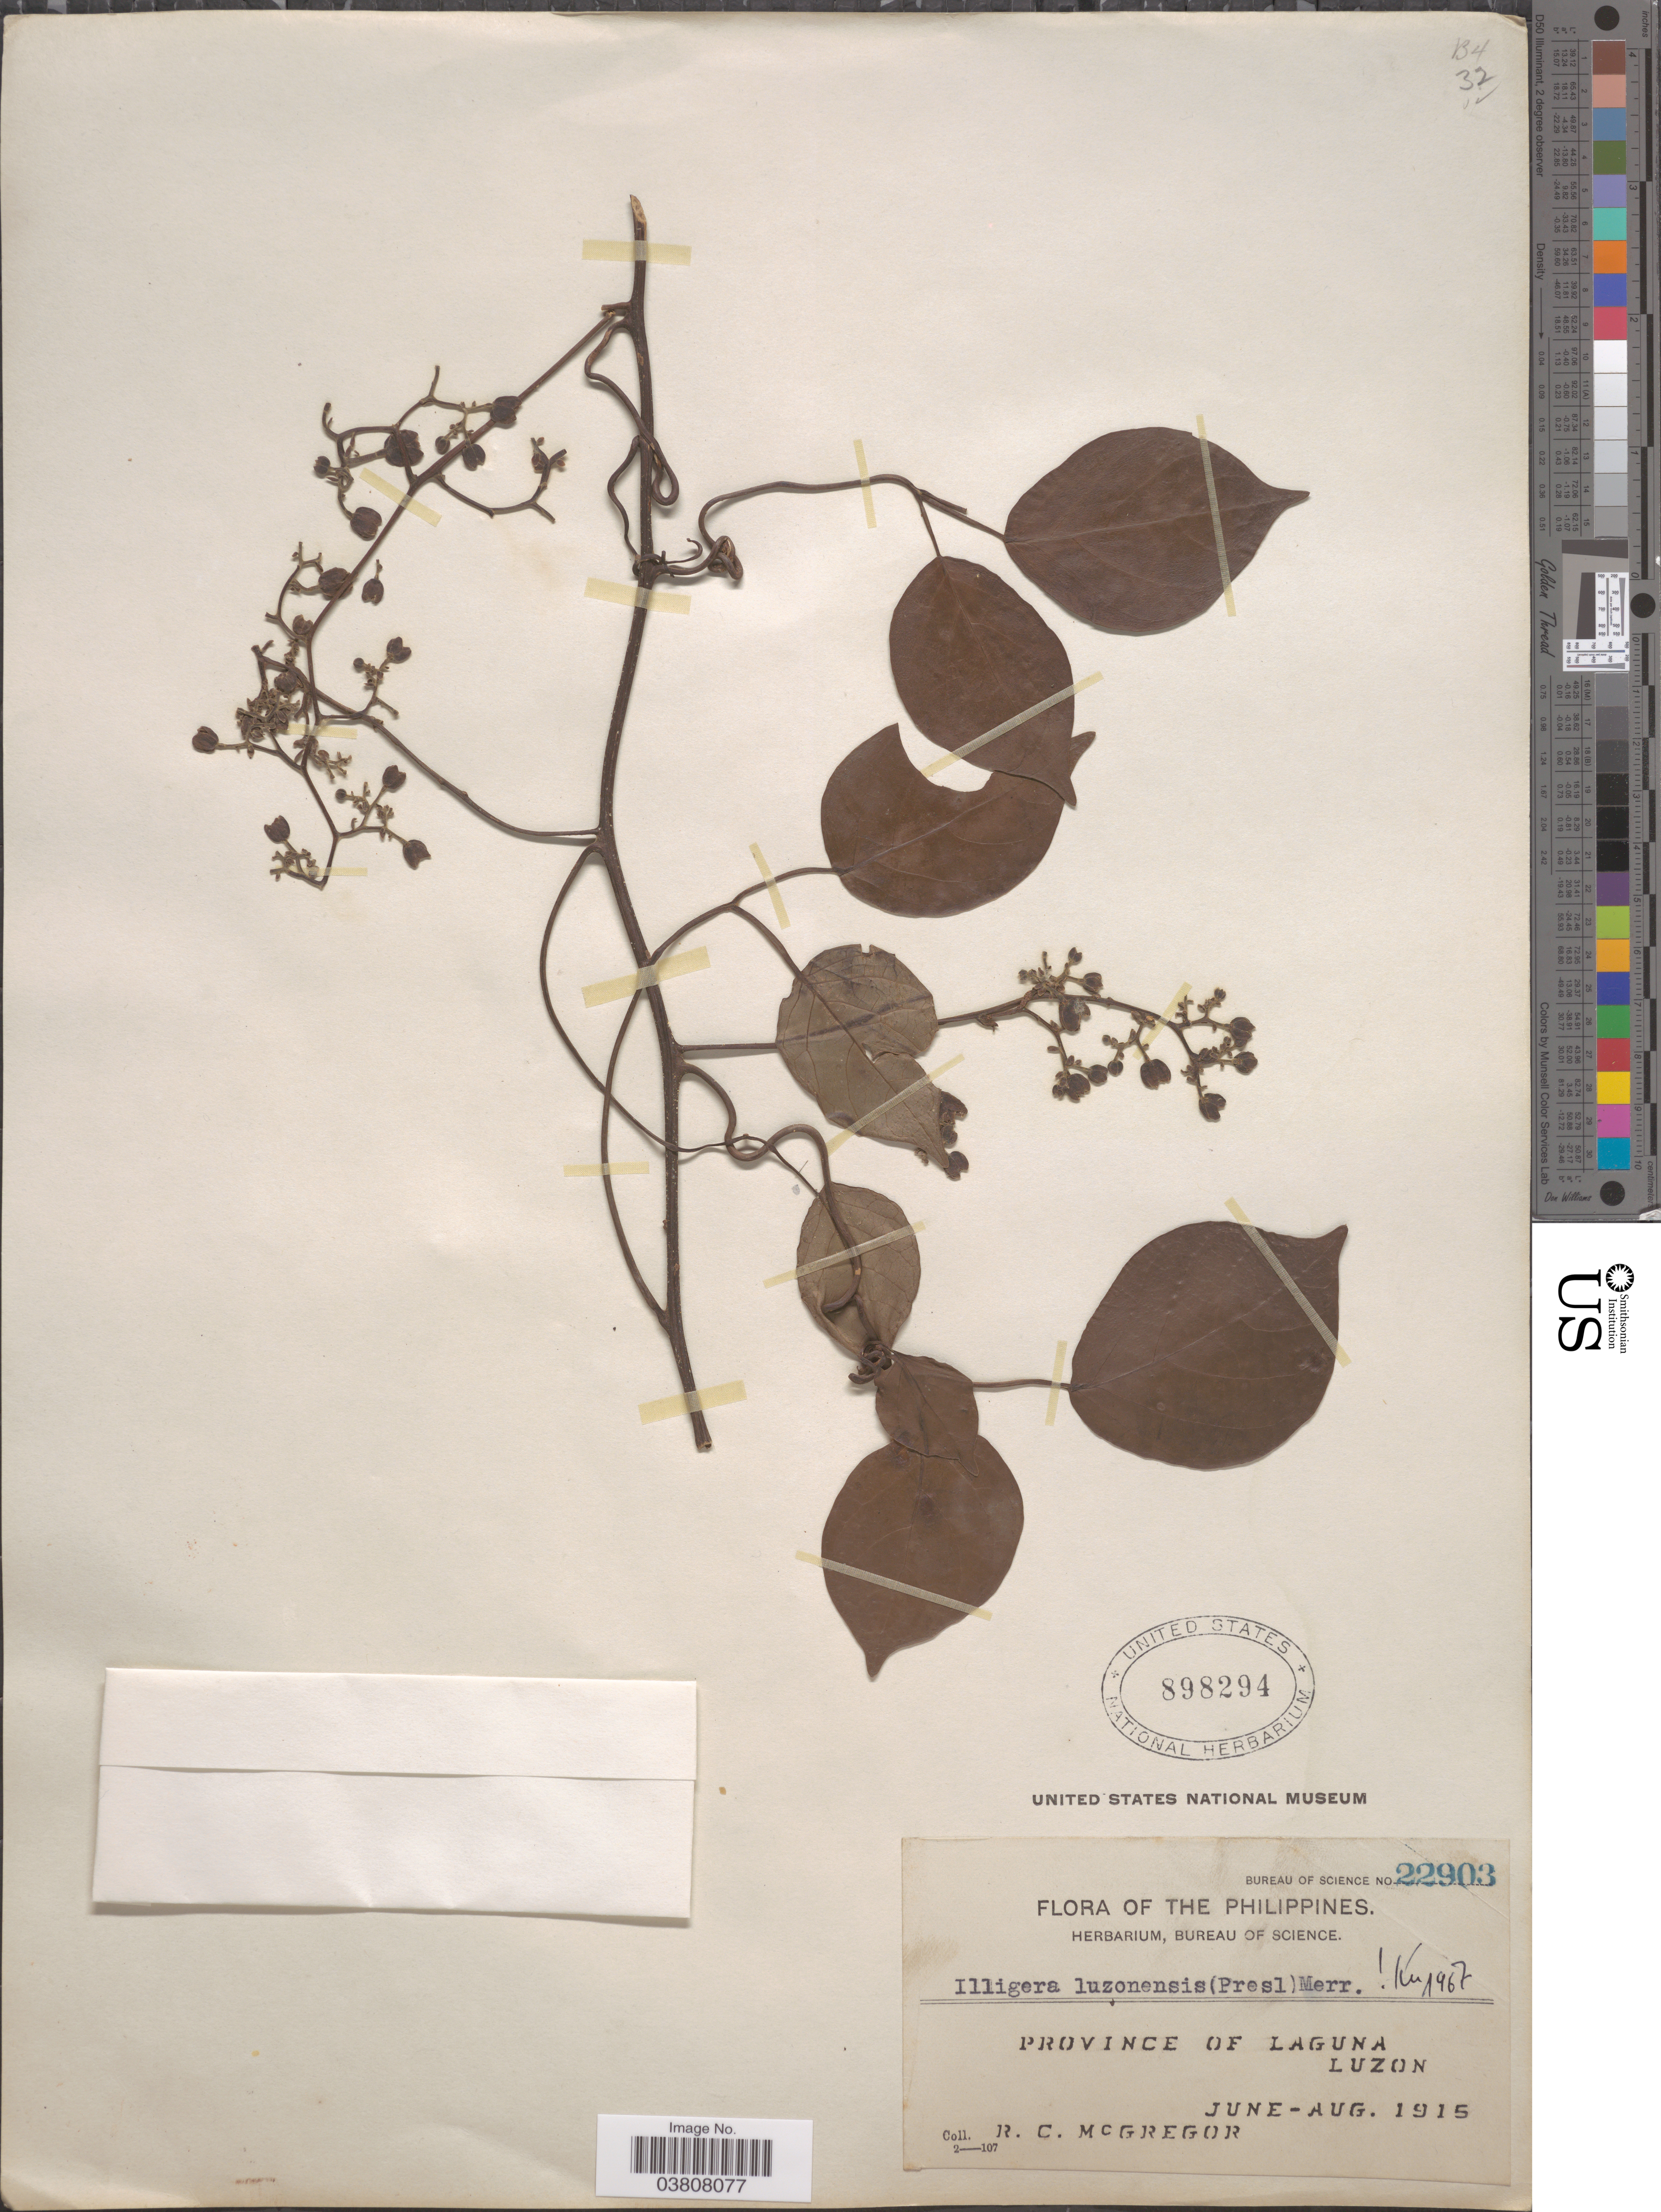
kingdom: Plantae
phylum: Tracheophyta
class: Magnoliopsida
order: Laurales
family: Hernandiaceae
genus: Illigera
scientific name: Illigera luzonensis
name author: (C. Presl) Merr.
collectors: R. C. McGregor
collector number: Bureau of Science 22903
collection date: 1915-06/1915-08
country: Philippines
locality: Province of Laguna. Luzon.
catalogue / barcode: US 898294